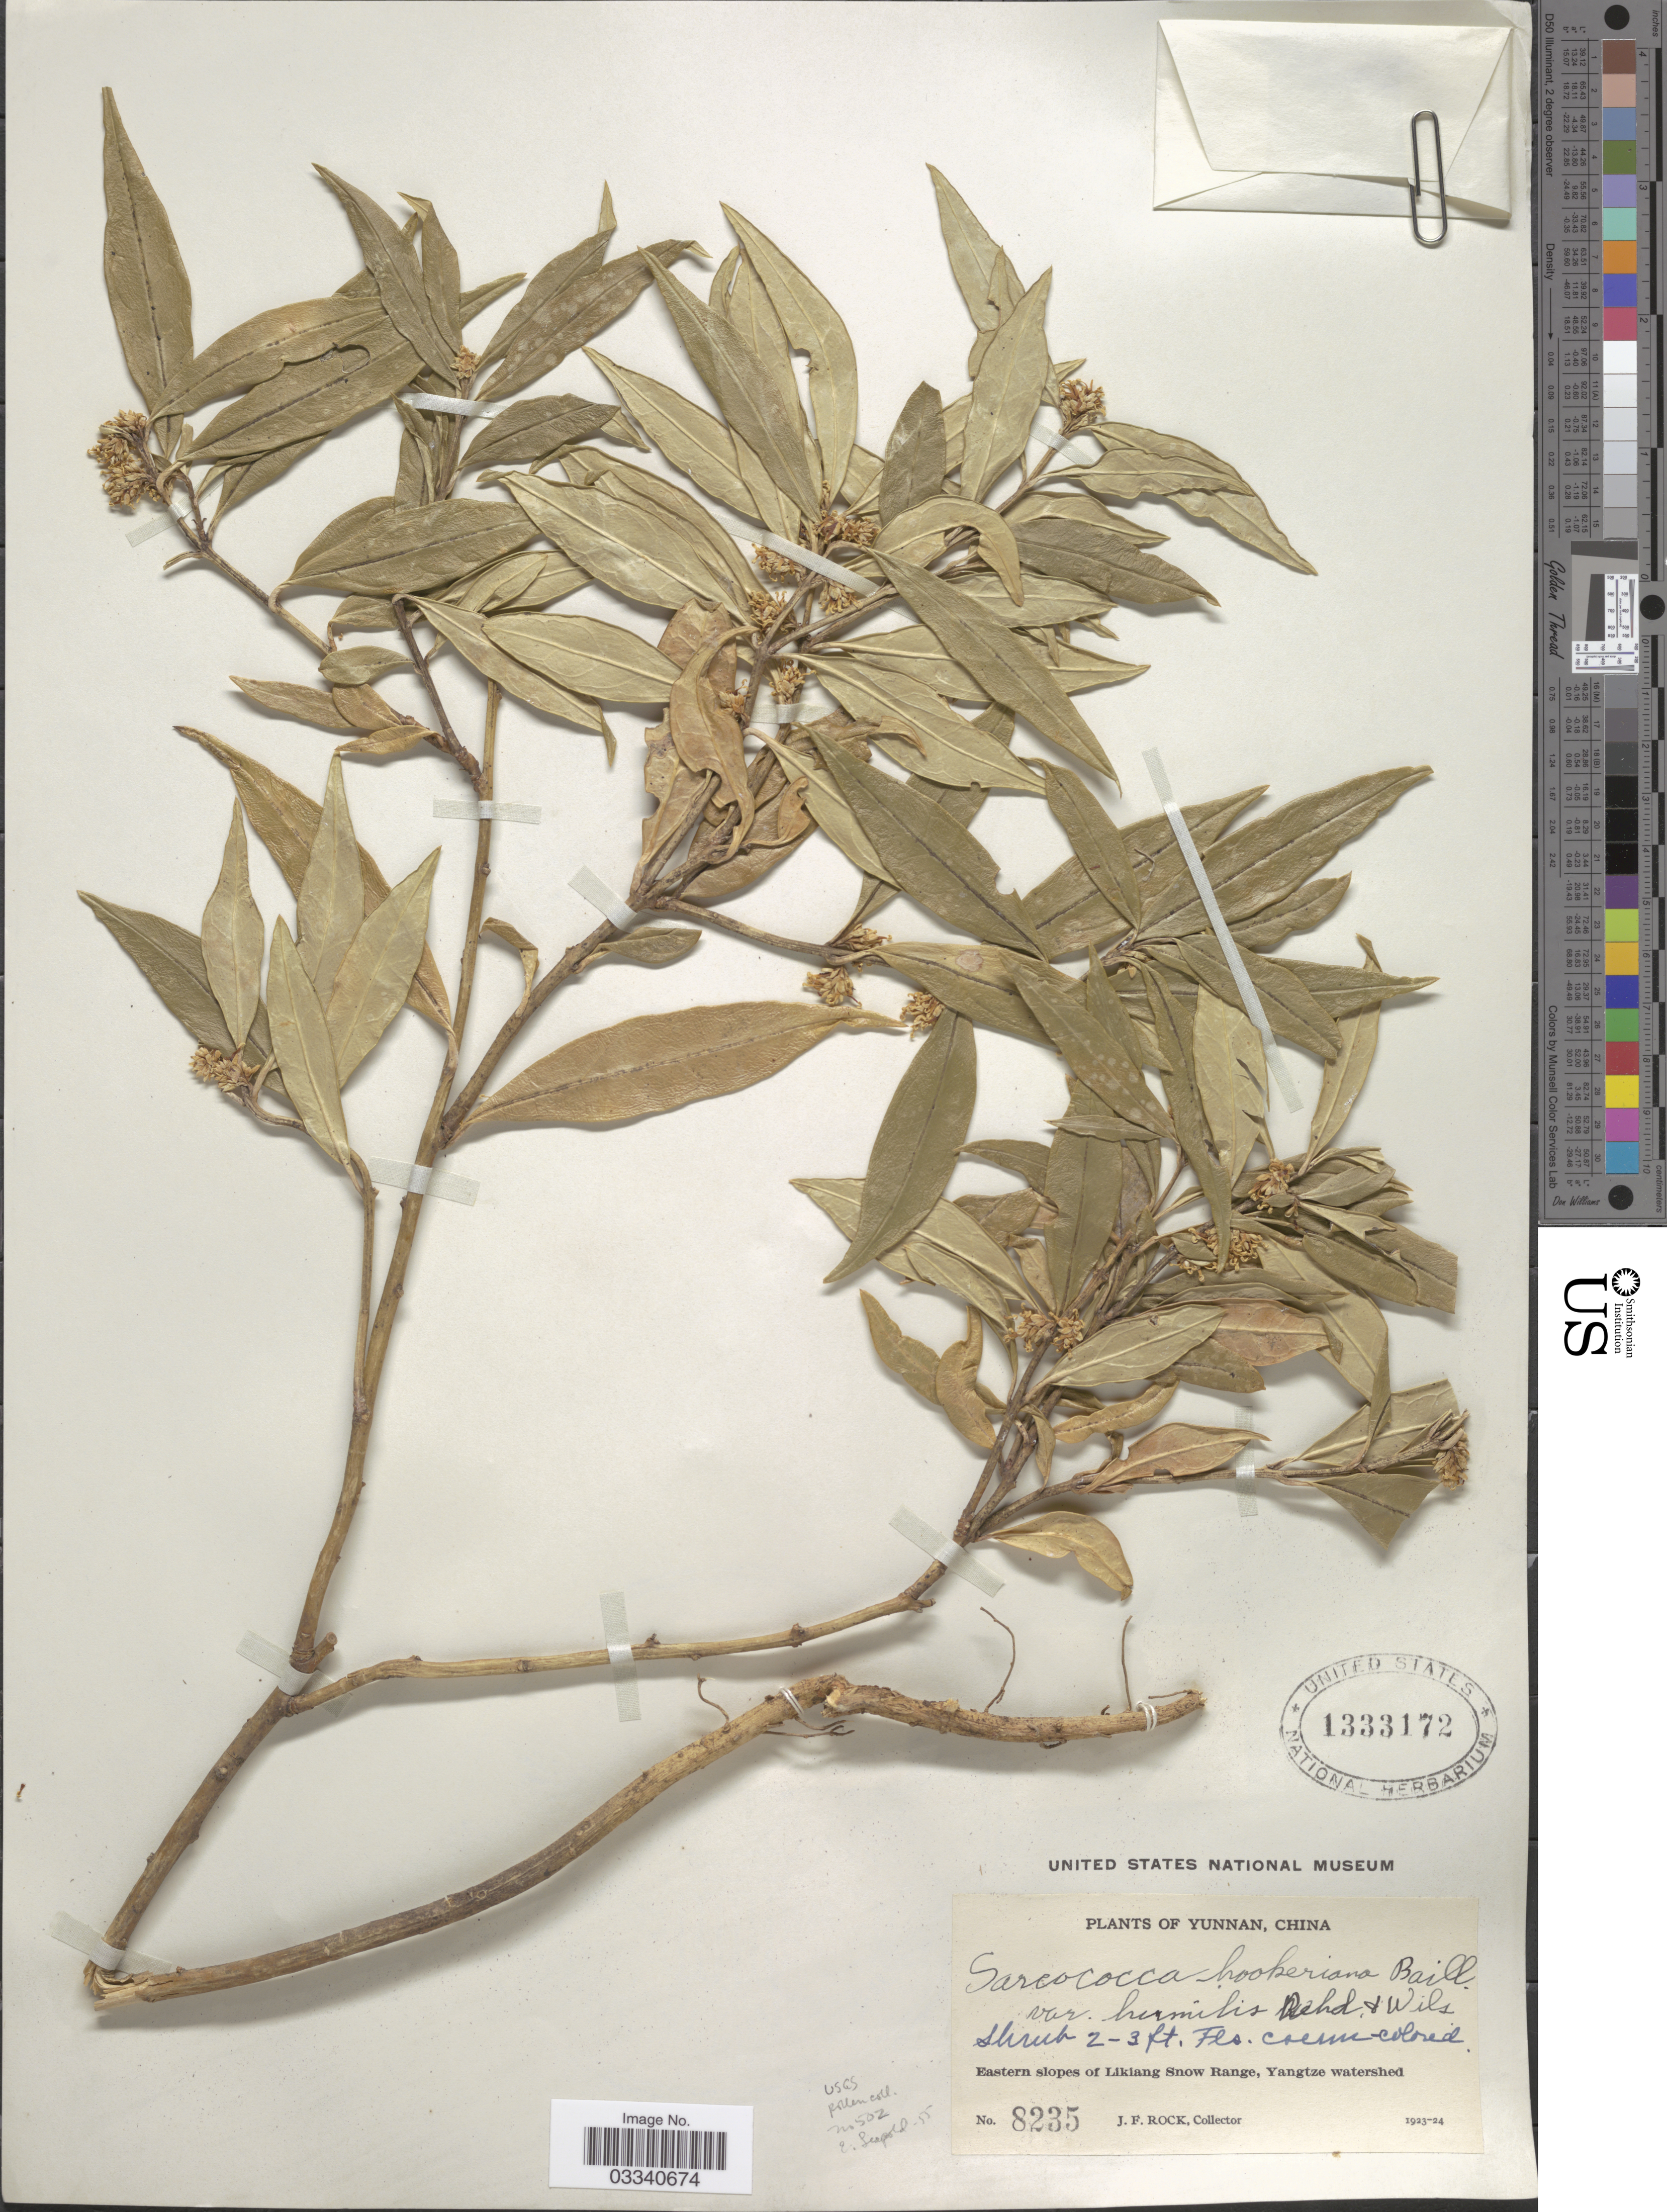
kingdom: Plantae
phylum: Tracheophyta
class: Magnoliopsida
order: Buxales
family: Buxaceae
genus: Sarcococca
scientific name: Sarcococca hookeriana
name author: Baill.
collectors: J. Rock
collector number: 8235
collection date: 1923/1924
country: China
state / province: Yunnan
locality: Eastern slopes of Likiang Snow Range, Yangtze watershed.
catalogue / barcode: US 1333172